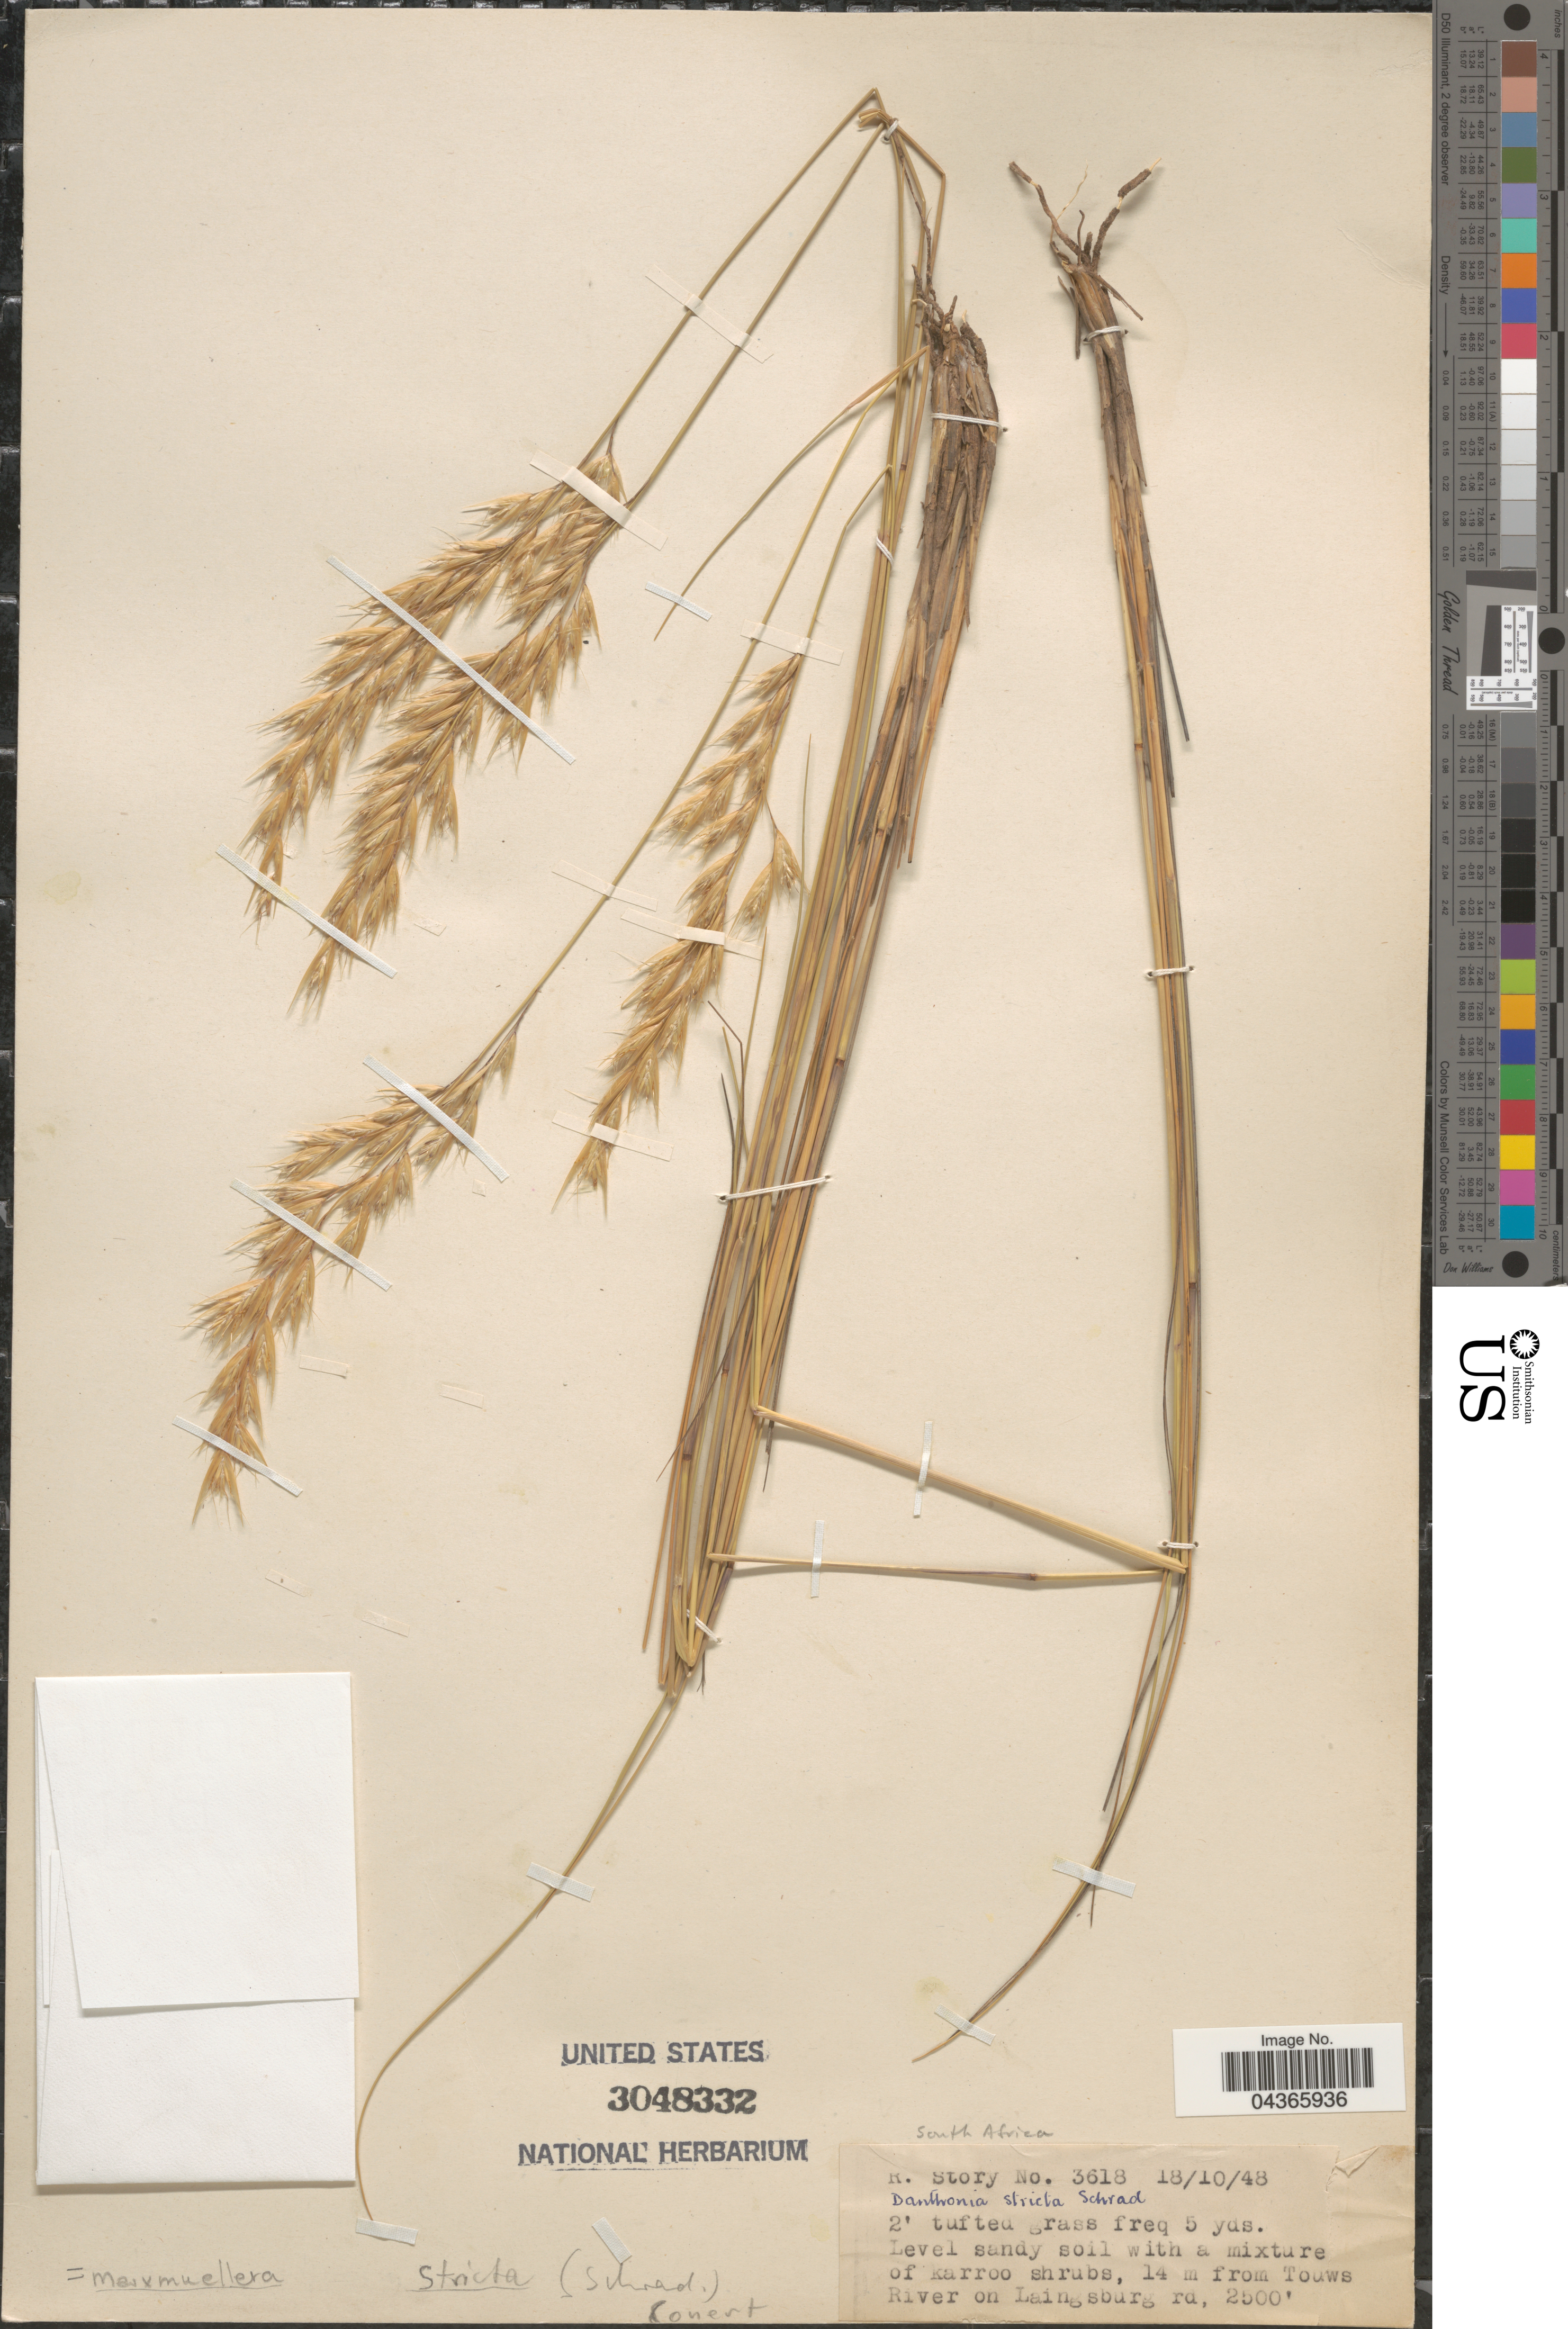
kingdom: Plantae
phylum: Tracheophyta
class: Liliopsida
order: Poales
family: Poaceae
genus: Tenaxia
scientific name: Tenaxia stricta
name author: (Schrad.) N.P. Barker & H.P. Linder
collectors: R. Story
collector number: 3618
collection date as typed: Transcribed d/m/y: 18/10/48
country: South Africa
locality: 14 m from Touws River on Laingsburg rd.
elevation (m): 762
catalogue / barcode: US 3048332